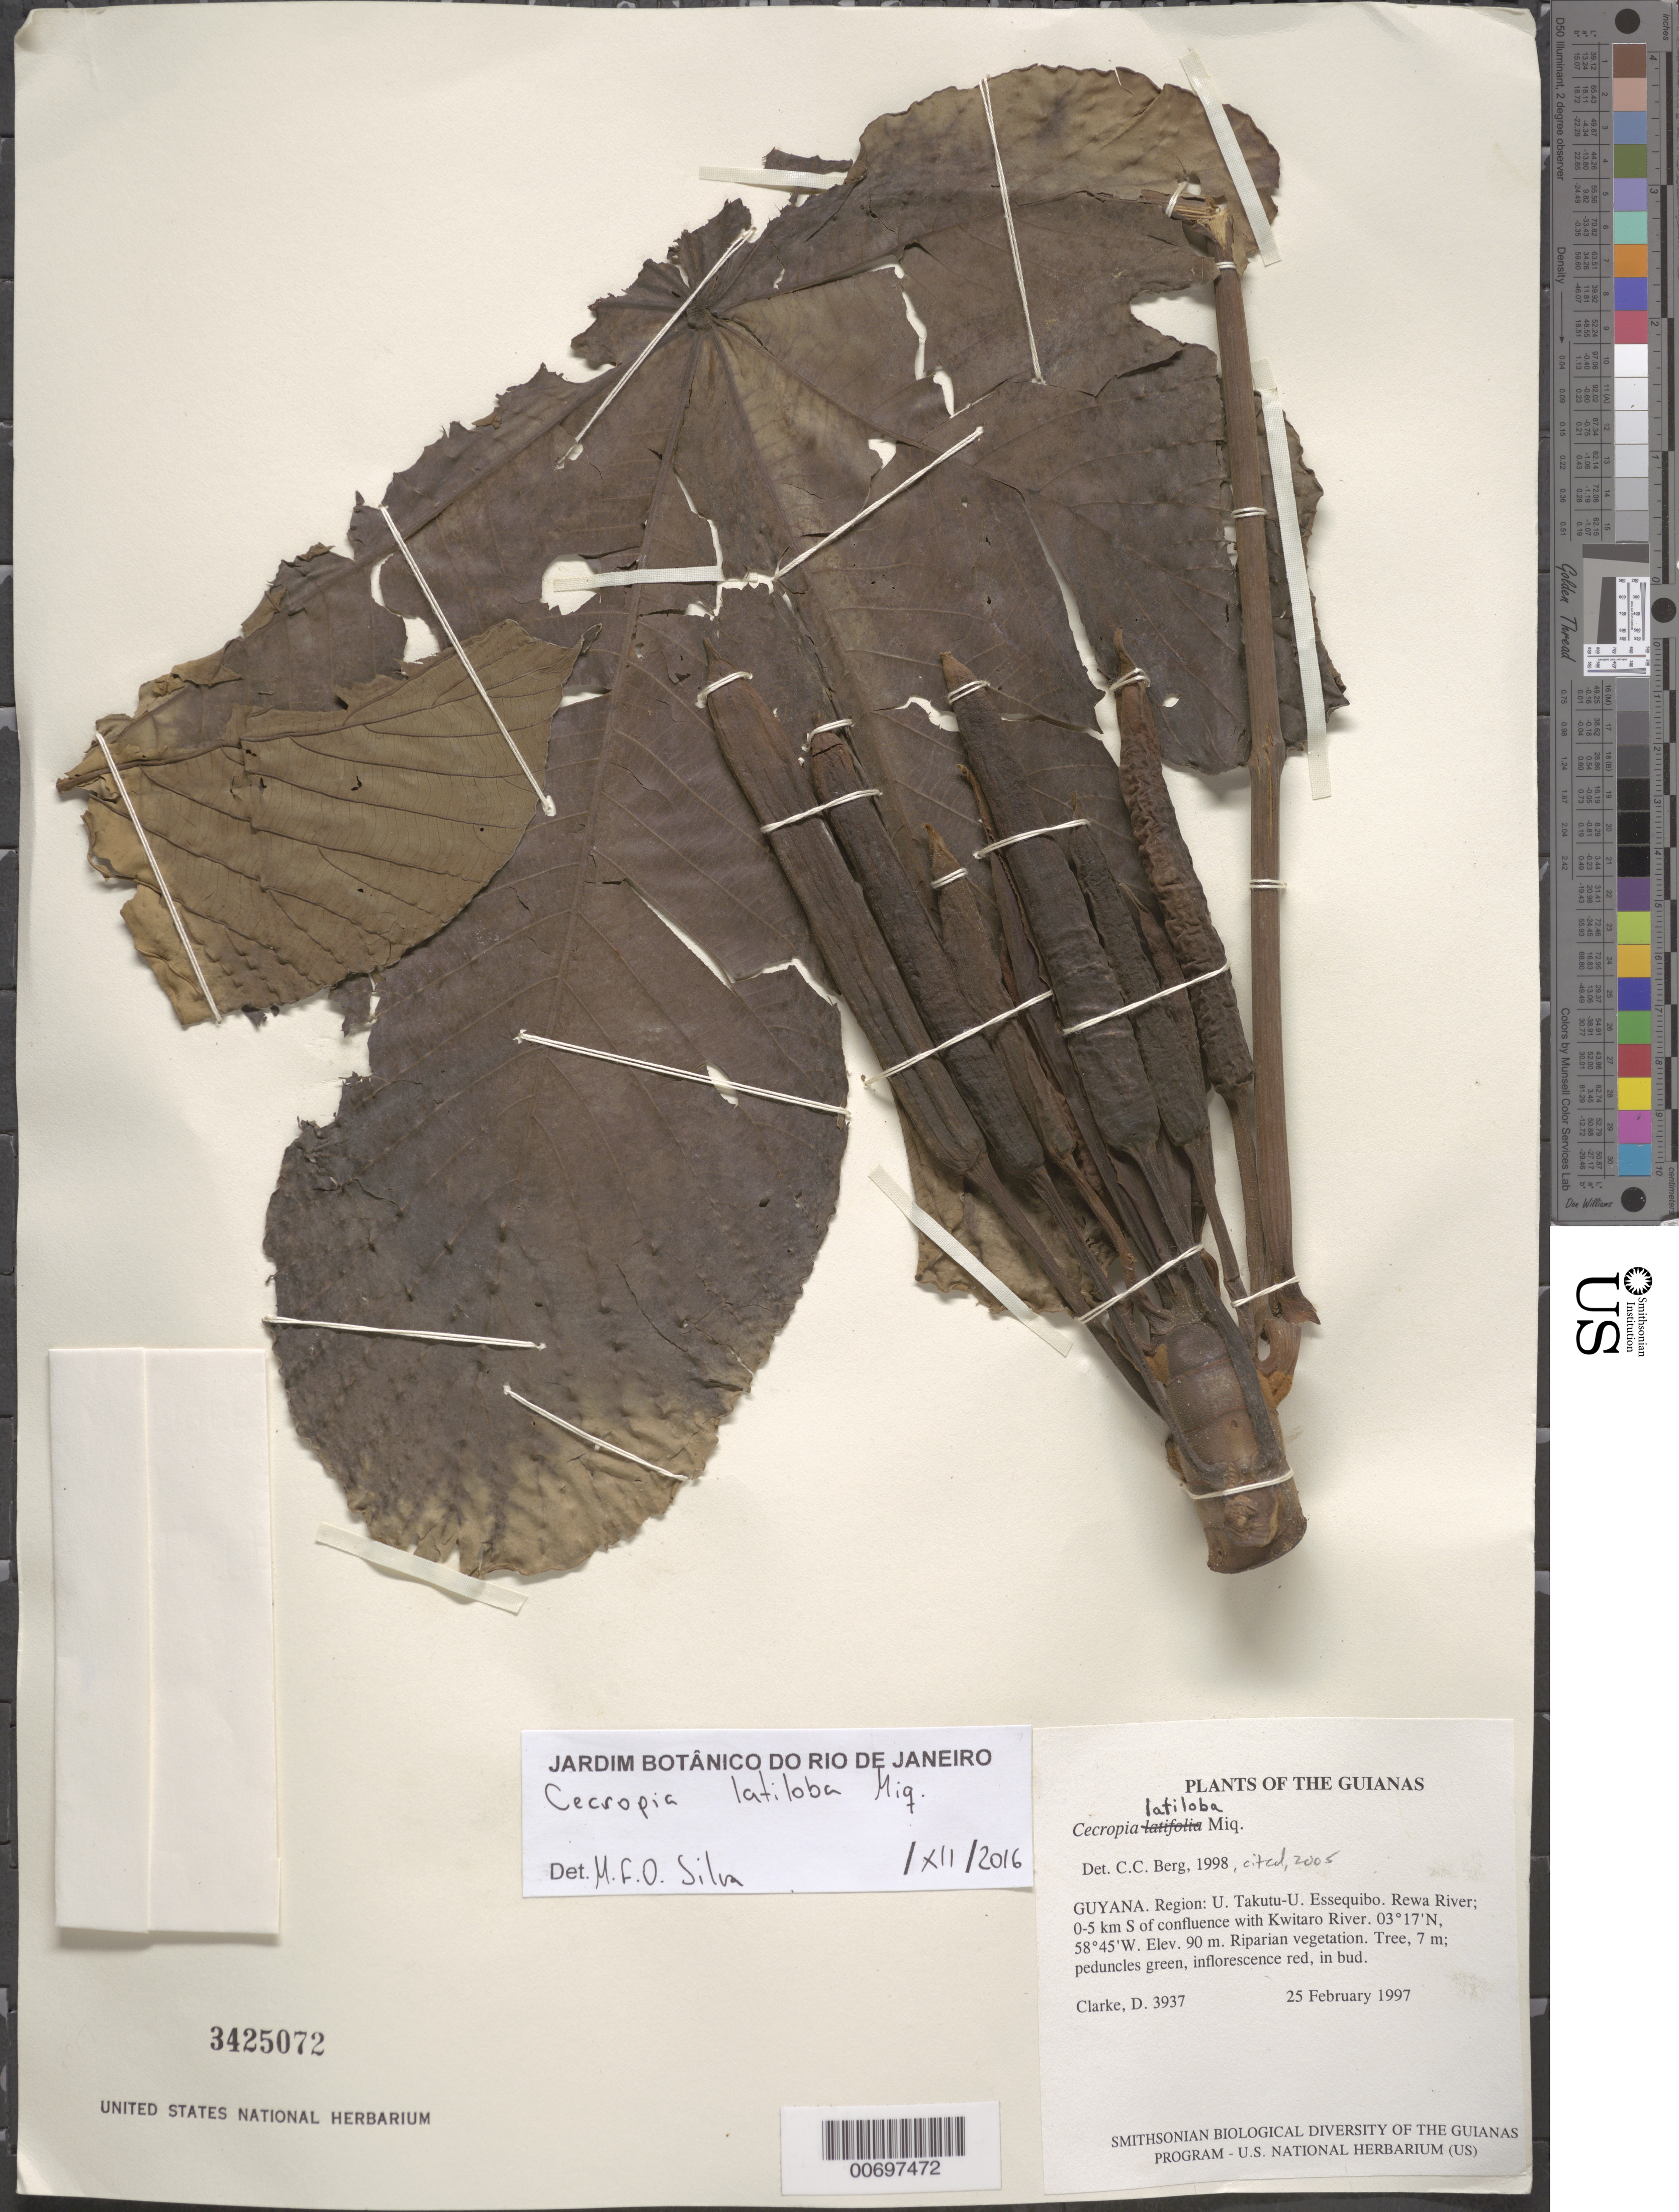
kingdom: Plantae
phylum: Tracheophyta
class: Magnoliopsida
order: Rosales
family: Urticaceae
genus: Cecropia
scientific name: Cecropia latiloba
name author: Miq.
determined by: Berg, C. C.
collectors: H. D. Clarke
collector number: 3937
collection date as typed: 25 February 1997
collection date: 1997-02-25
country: Guyana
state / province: U. Takutu-U. Essequibo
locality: Rewa River; 0-5 km S of confluence with Kwitaro River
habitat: Riparian vegetation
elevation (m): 90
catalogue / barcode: US 3425072